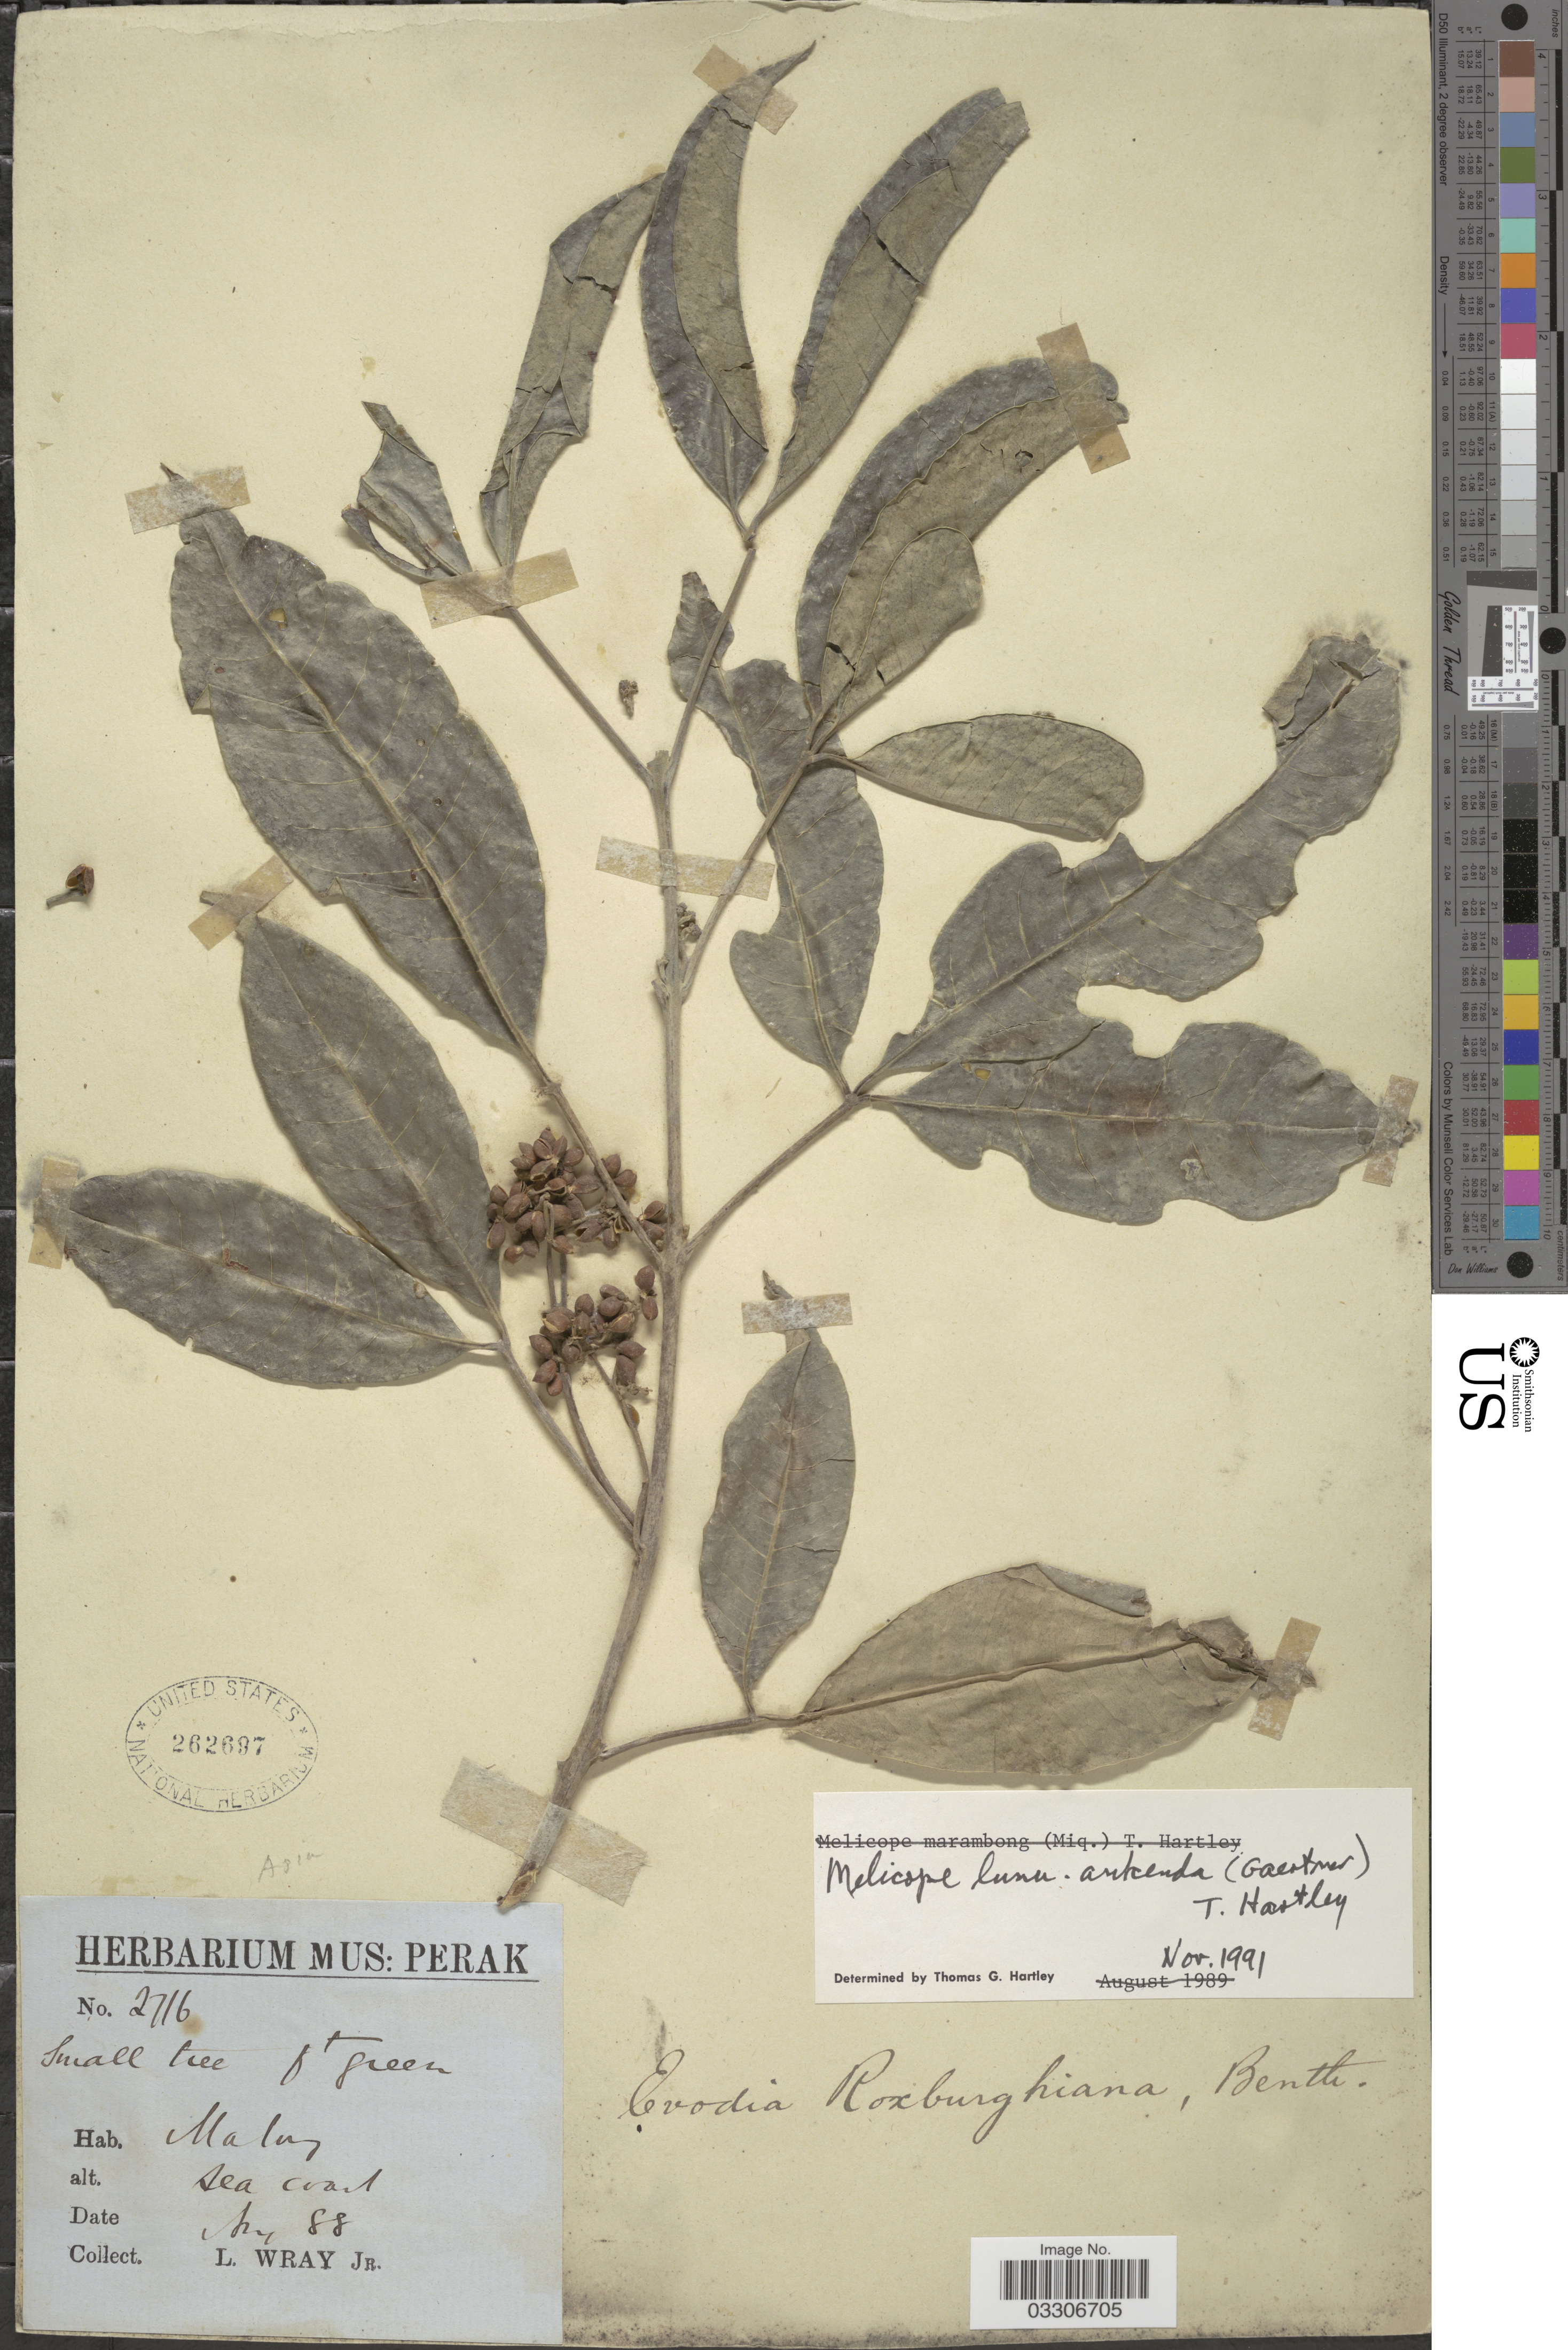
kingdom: Plantae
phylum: Tracheophyta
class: Magnoliopsida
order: Sapindales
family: Rutaceae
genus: Melicope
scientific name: Melicope lunu-ankenda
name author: (Gaertn.) T.G. Hartley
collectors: L. Wray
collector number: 2716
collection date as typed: Transcribed d/m/y: /7/88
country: Malaysia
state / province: Perak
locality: Malay.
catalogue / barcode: US 262697